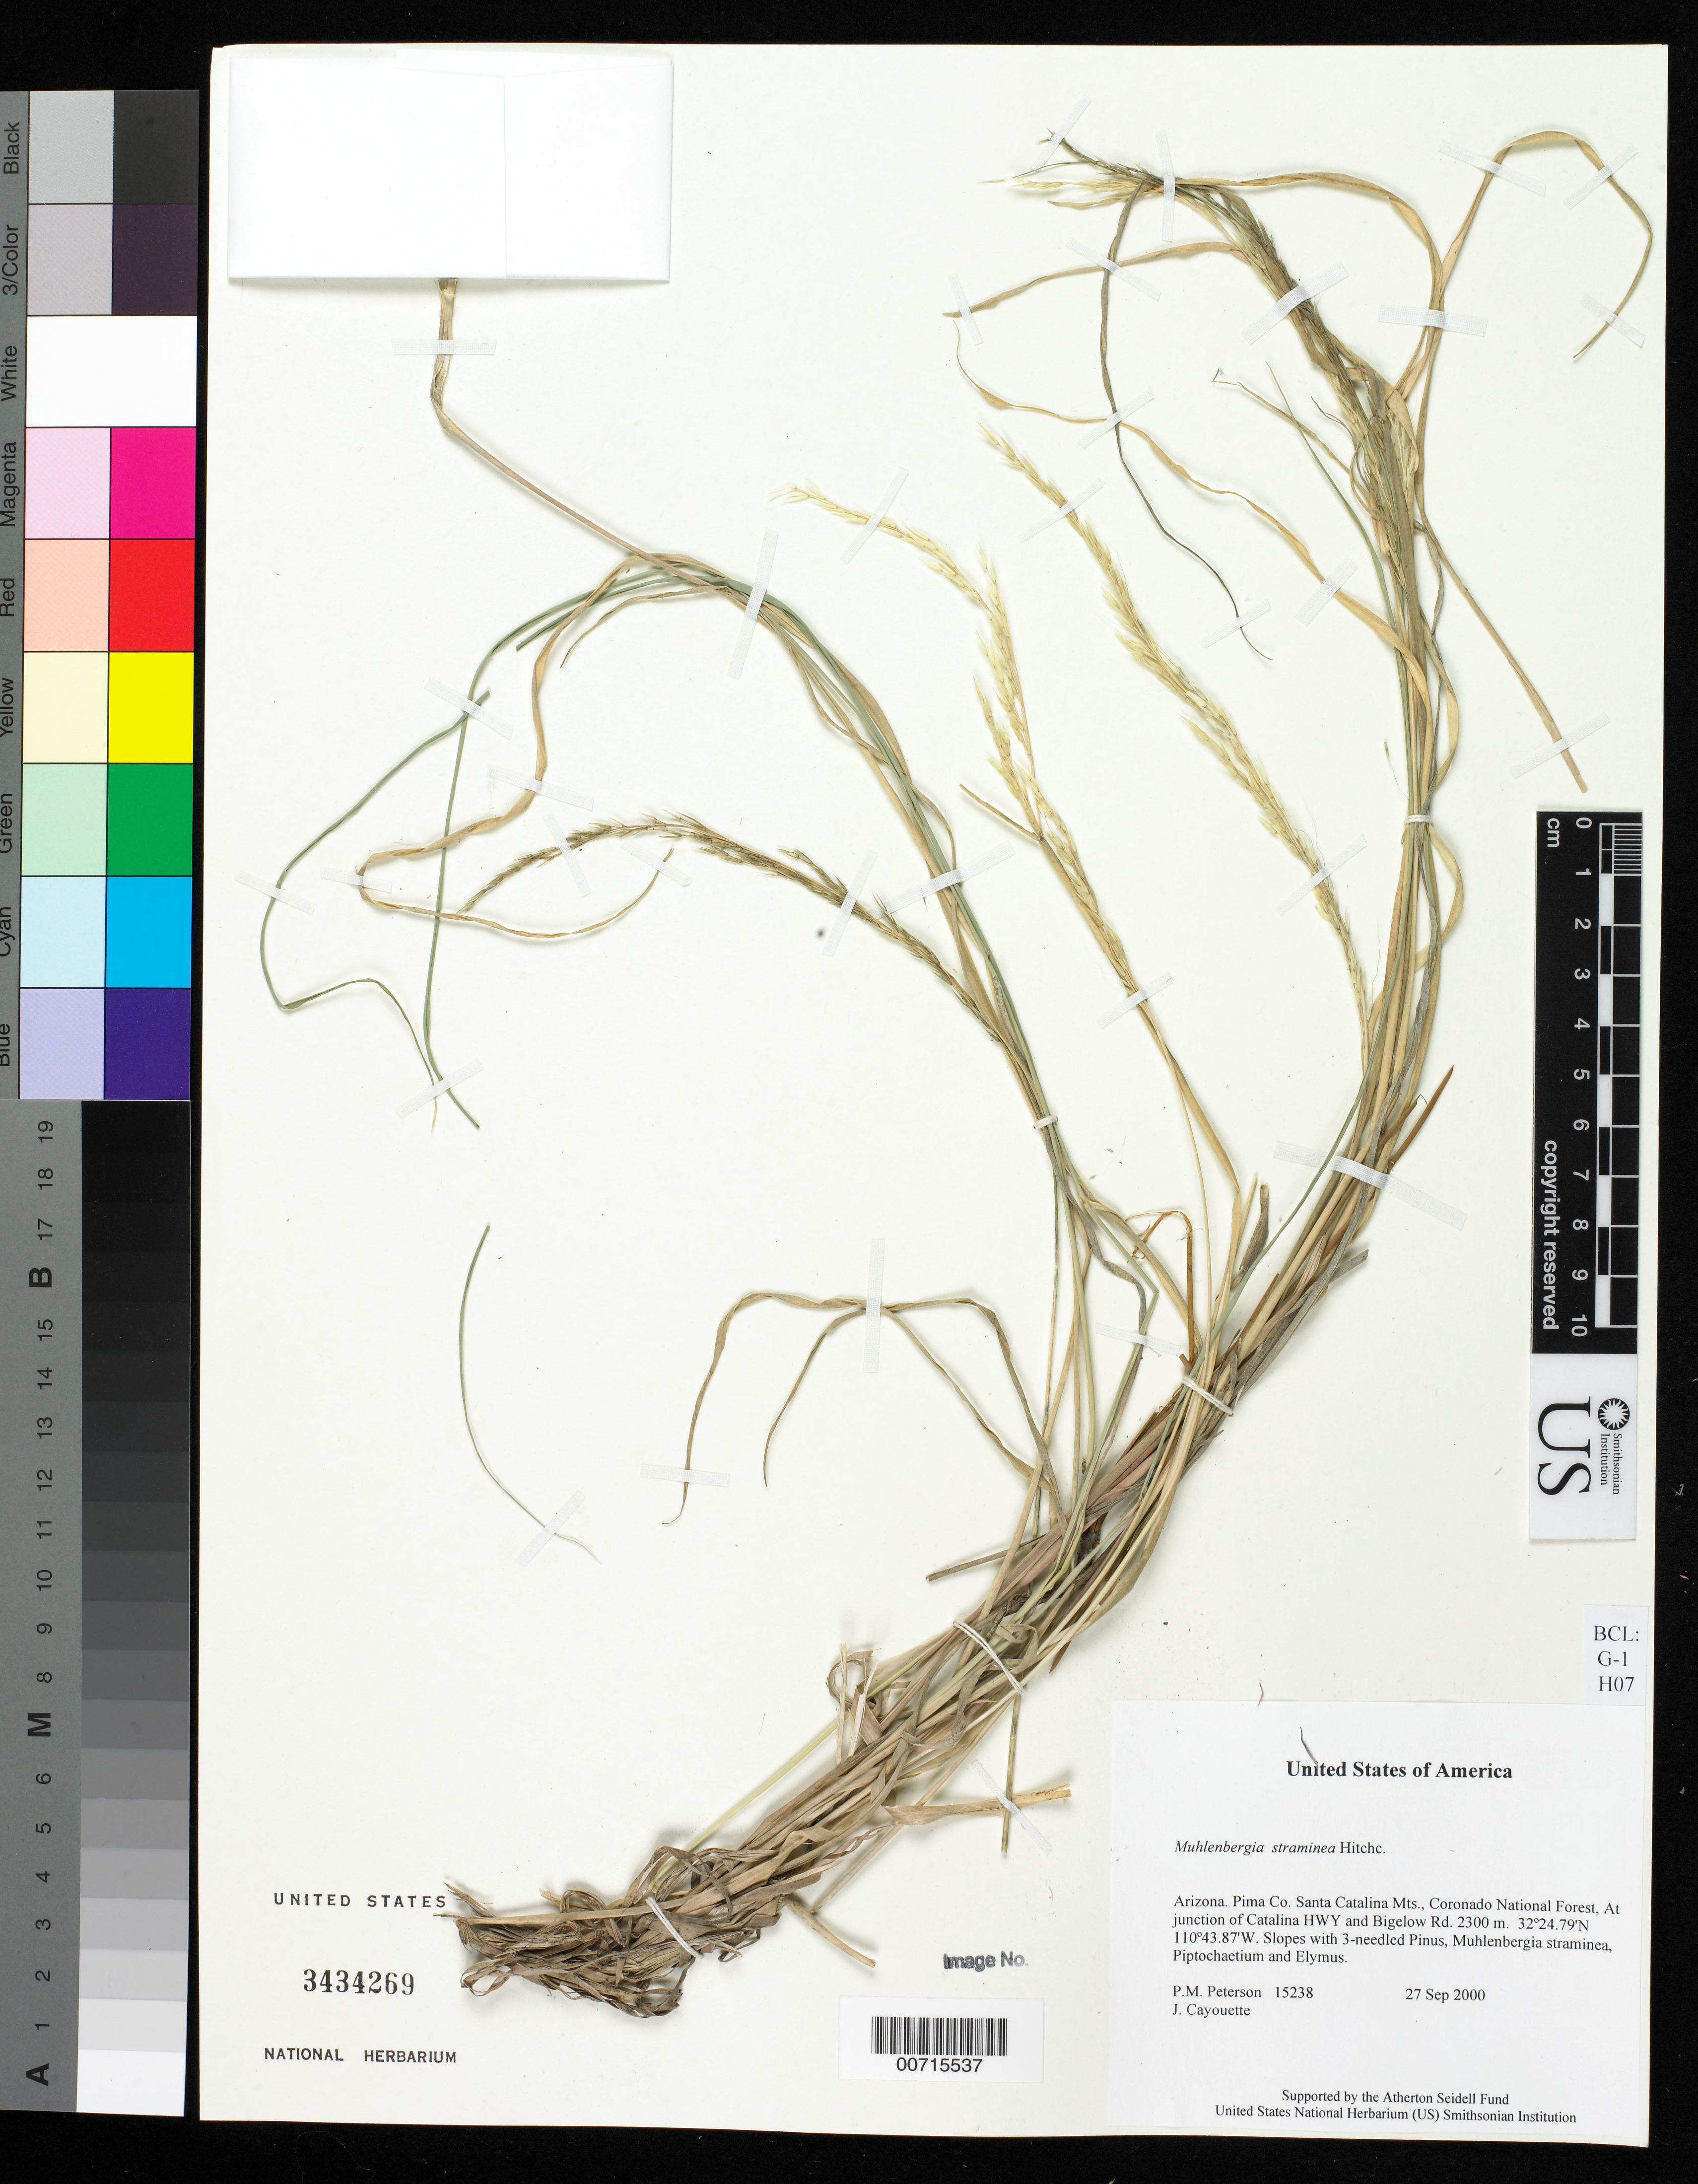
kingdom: Plantae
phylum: Tracheophyta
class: Liliopsida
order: Poales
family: Poaceae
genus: Muhlenbergia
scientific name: Muhlenbergia straminea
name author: Hitchc.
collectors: P. M. Peterson & J. Cayouette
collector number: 15238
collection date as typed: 27 Sep 2000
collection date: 2000-09-27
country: United States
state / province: Arizona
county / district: Pima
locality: Santa Catalina Mts., Coronado National Forest, At junction of Catalina HWY and Bigelow Rd.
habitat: Slopes with 3-needled Pinus, Muhlenbergia straminea, Piptochaetium and Elymus.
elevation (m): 2300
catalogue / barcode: US 3434269